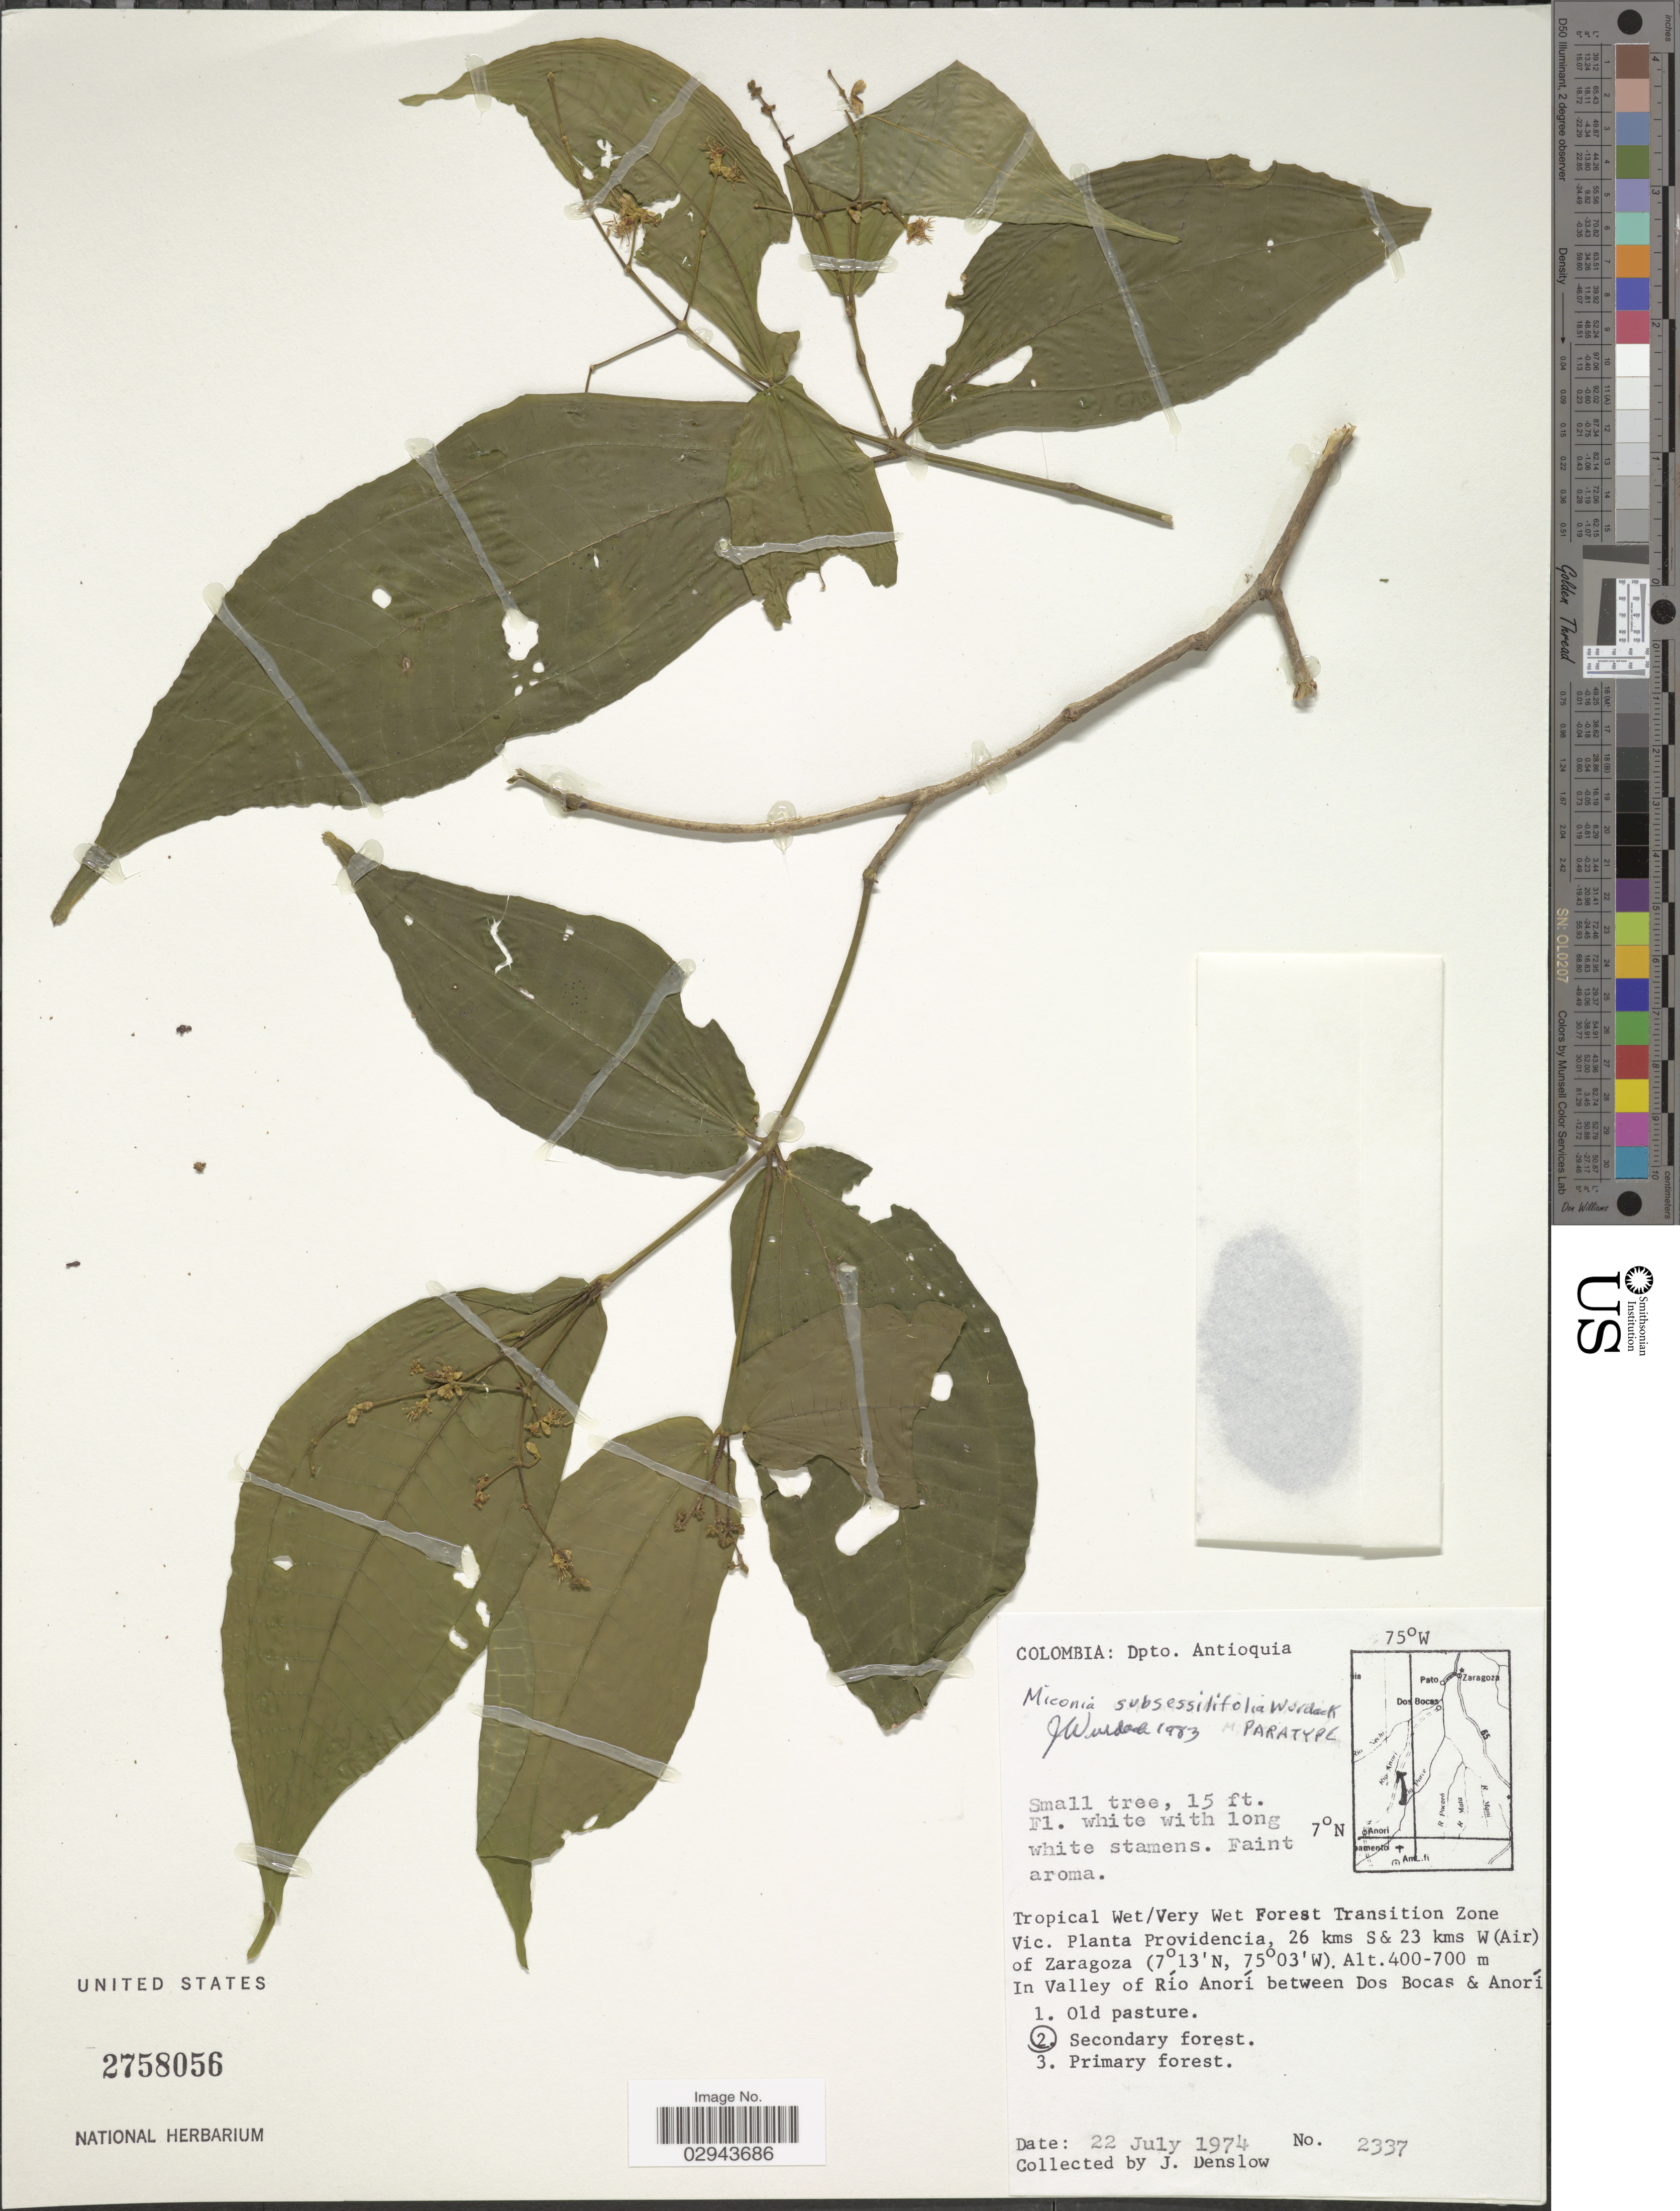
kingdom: Plantae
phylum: Tracheophyta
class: Magnoliopsida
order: Myrtales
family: Melastomataceae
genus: Miconia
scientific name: Miconia subsessilifolia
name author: Wurdack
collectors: J. Denslow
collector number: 2337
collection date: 1974-07-22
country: Colombia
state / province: Antioquia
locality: Dpto. Antioquia. Tropical Wet/Very Wet Forest Transition Zone. Vic. Planta Providencia, 26 kms S& 23 kms W (Air) of Zaragoza. In Valley of Río Anorí between Dos Bocas & Anorí.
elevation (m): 400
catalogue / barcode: US 2758056